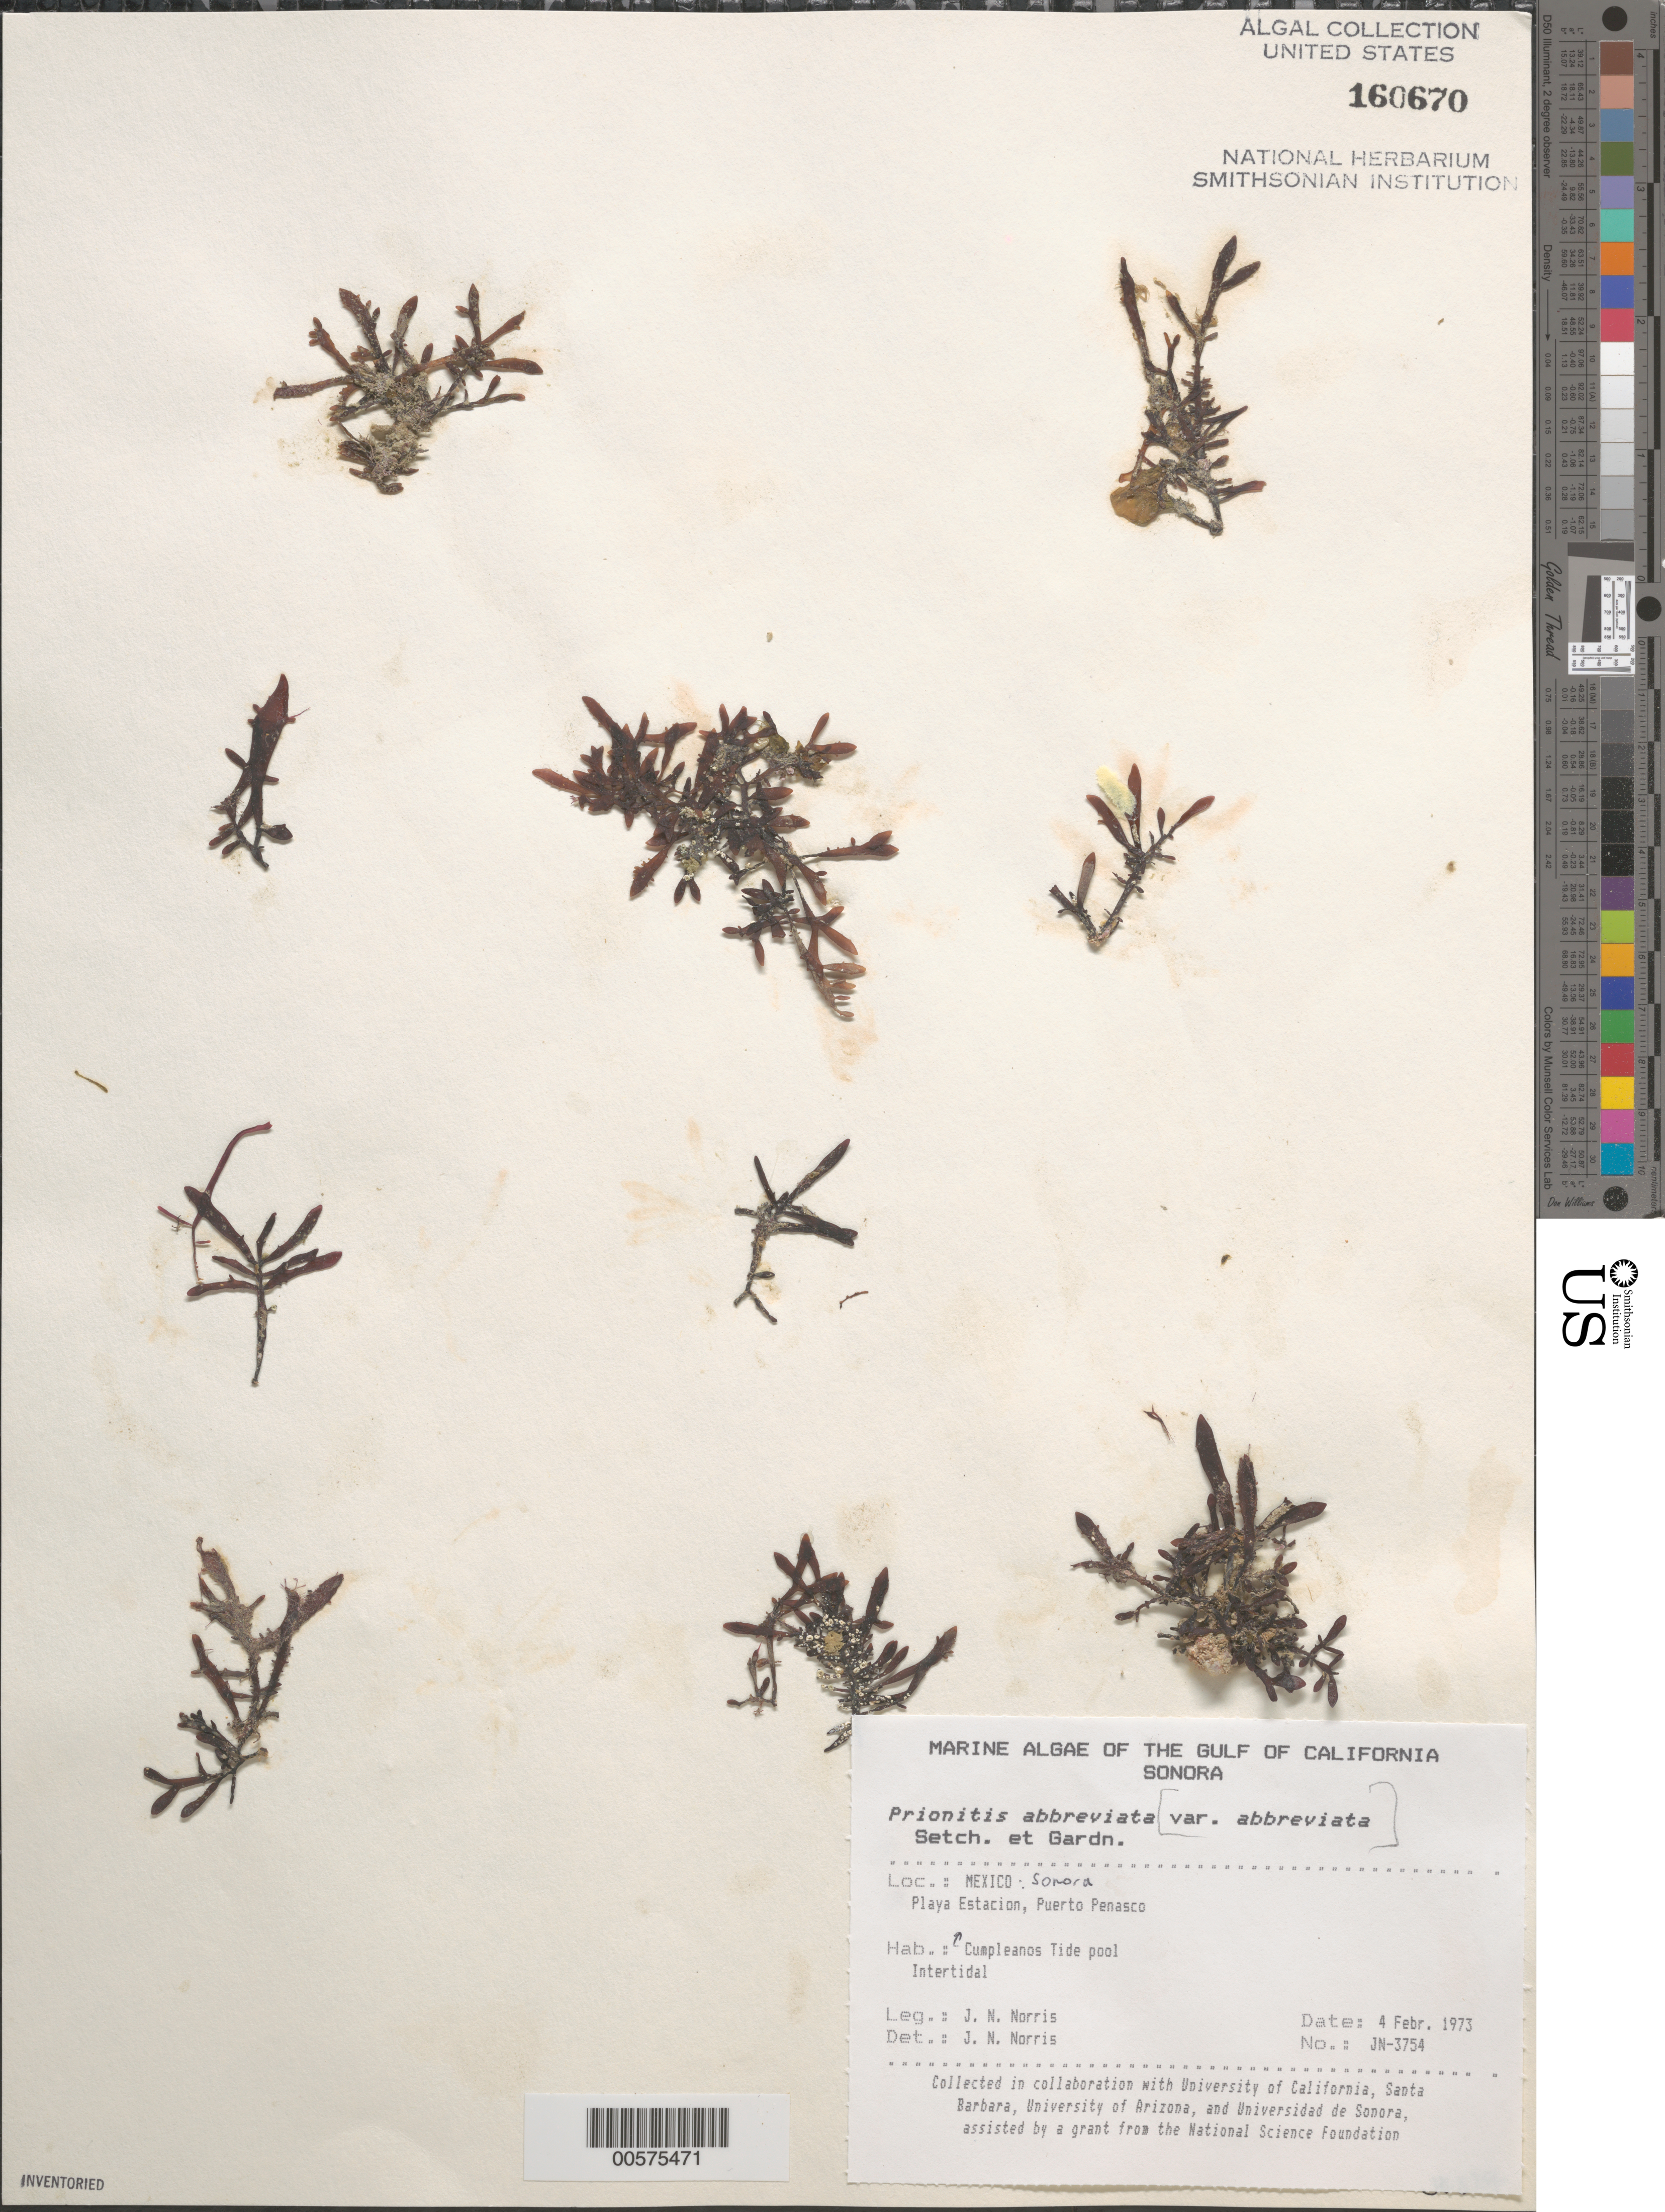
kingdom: Plantae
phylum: Rhodophyta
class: Florideophyceae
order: Cryptonemiales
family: Cryptonemiaceae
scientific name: Prionitis abbreviata var. abbreviata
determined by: Norris, James N.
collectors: J. N. Norris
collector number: JN-3754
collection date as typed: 04 Feb 1973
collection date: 1973-02-04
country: Mexico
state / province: Sonora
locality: Playa Estacion, Puerto Penasco, Cumpleanos tide pool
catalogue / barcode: US 160670